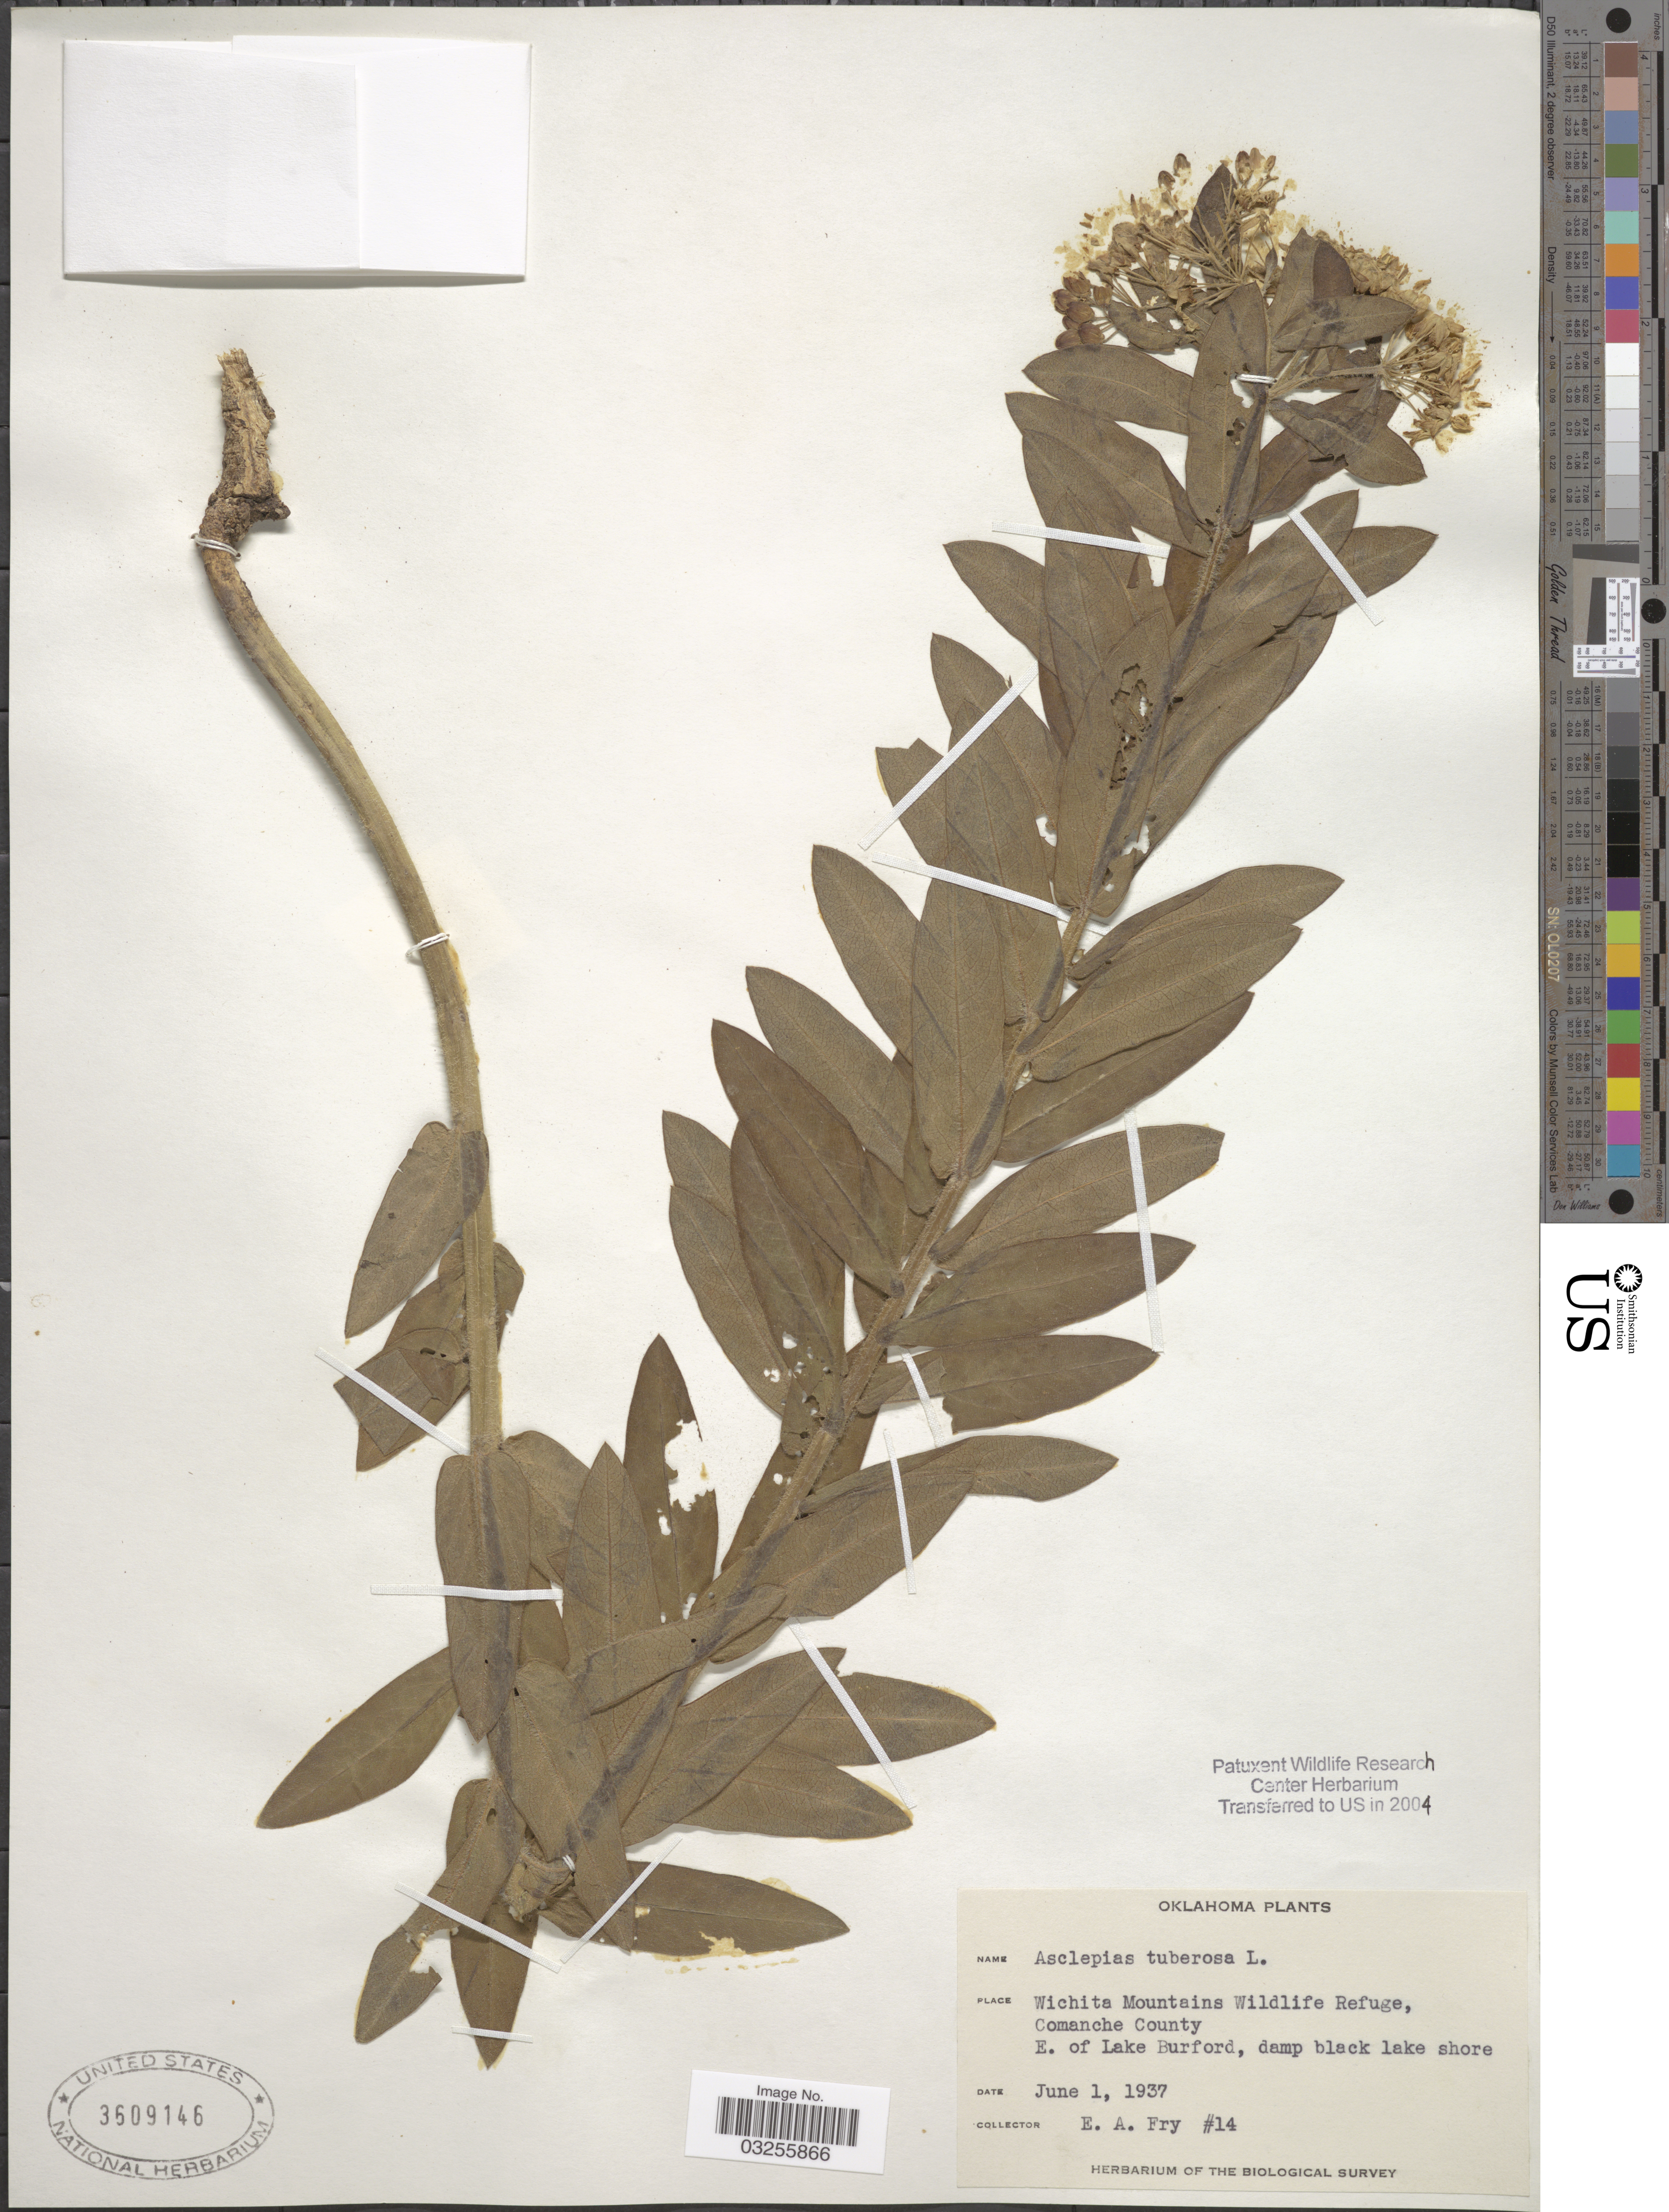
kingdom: Plantae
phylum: Tracheophyta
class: Magnoliopsida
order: Gentianales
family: Apocynaceae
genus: Asclepias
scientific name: Asclepias tuberosa subsp. interior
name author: Woodson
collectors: E. Fry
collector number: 14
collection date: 1937-06-01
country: United States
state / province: Oklahoma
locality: Wichita Mountains Wildlife Refuge, Comanche County, E. of Lake Burford, damp black lake shore.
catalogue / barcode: US 3609146